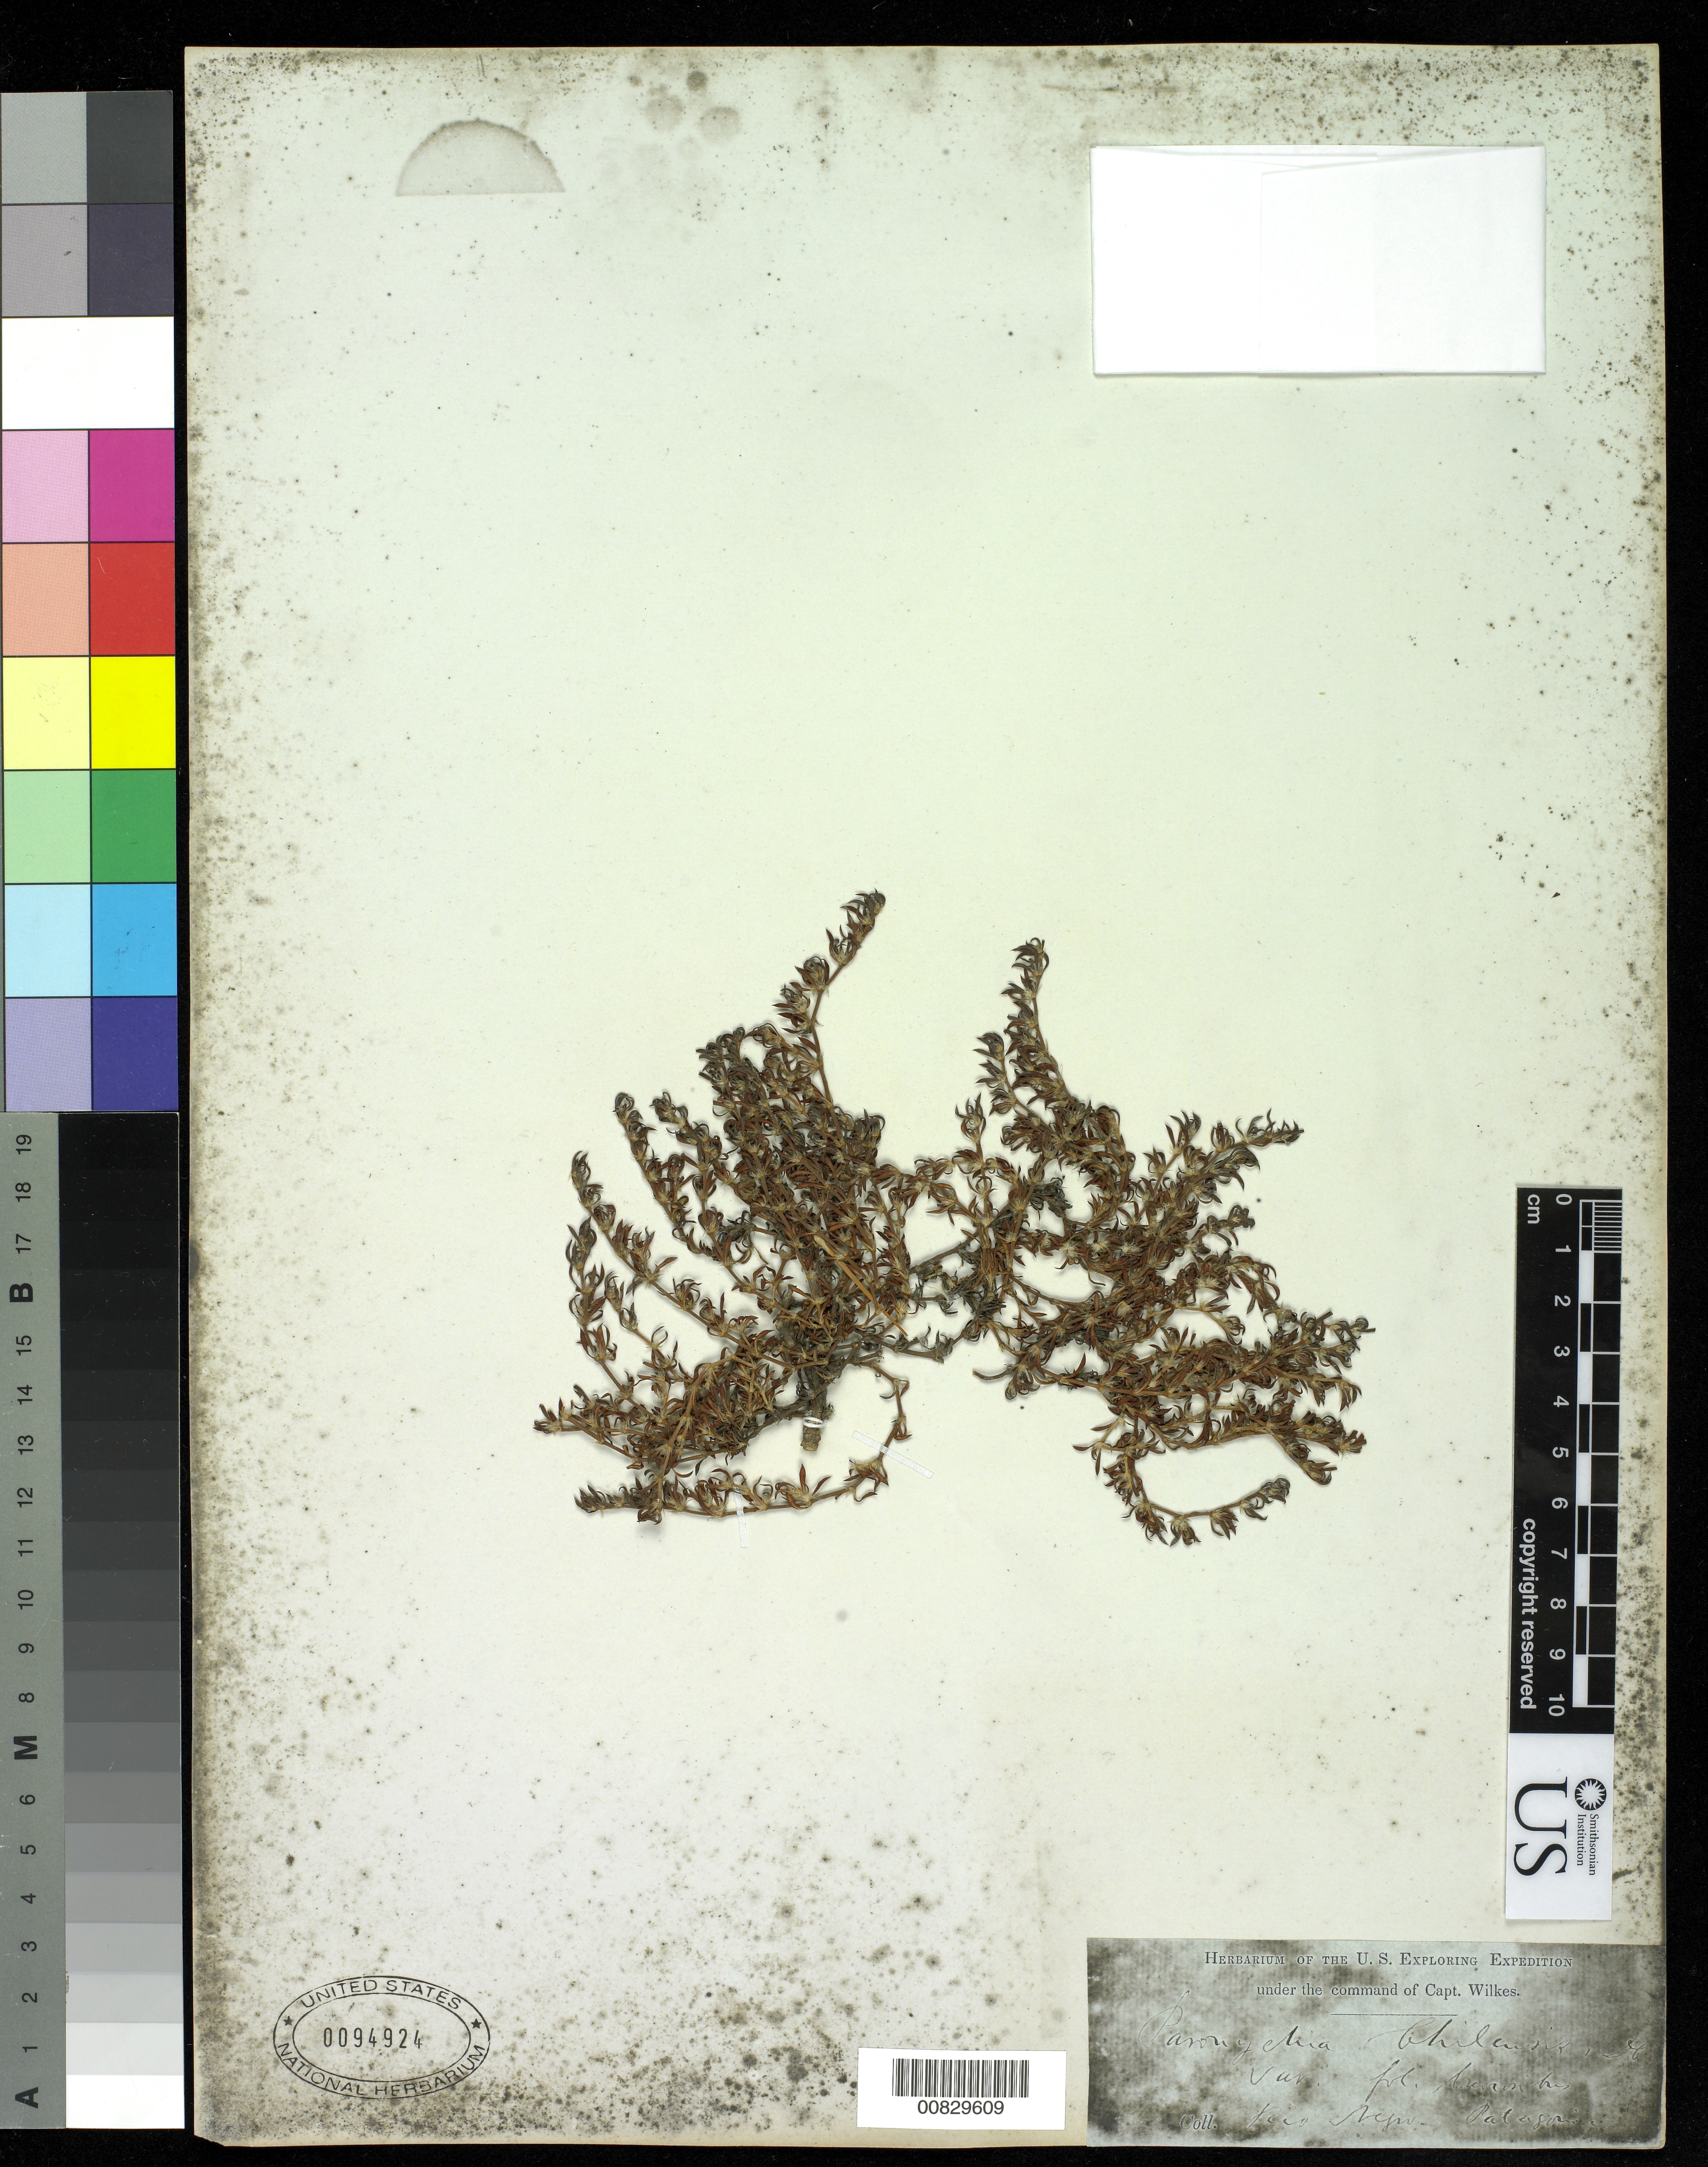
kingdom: Plantae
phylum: Tracheophyta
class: Magnoliopsida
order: Caryophyllales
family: Caryophyllaceae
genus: Paronychia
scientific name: Paronychia chilensis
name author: DC.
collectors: Wilkes Explor. Exped.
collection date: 1838/1842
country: Argentina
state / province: Rio Negro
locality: Rio Negro, Patagonia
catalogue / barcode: US 94924